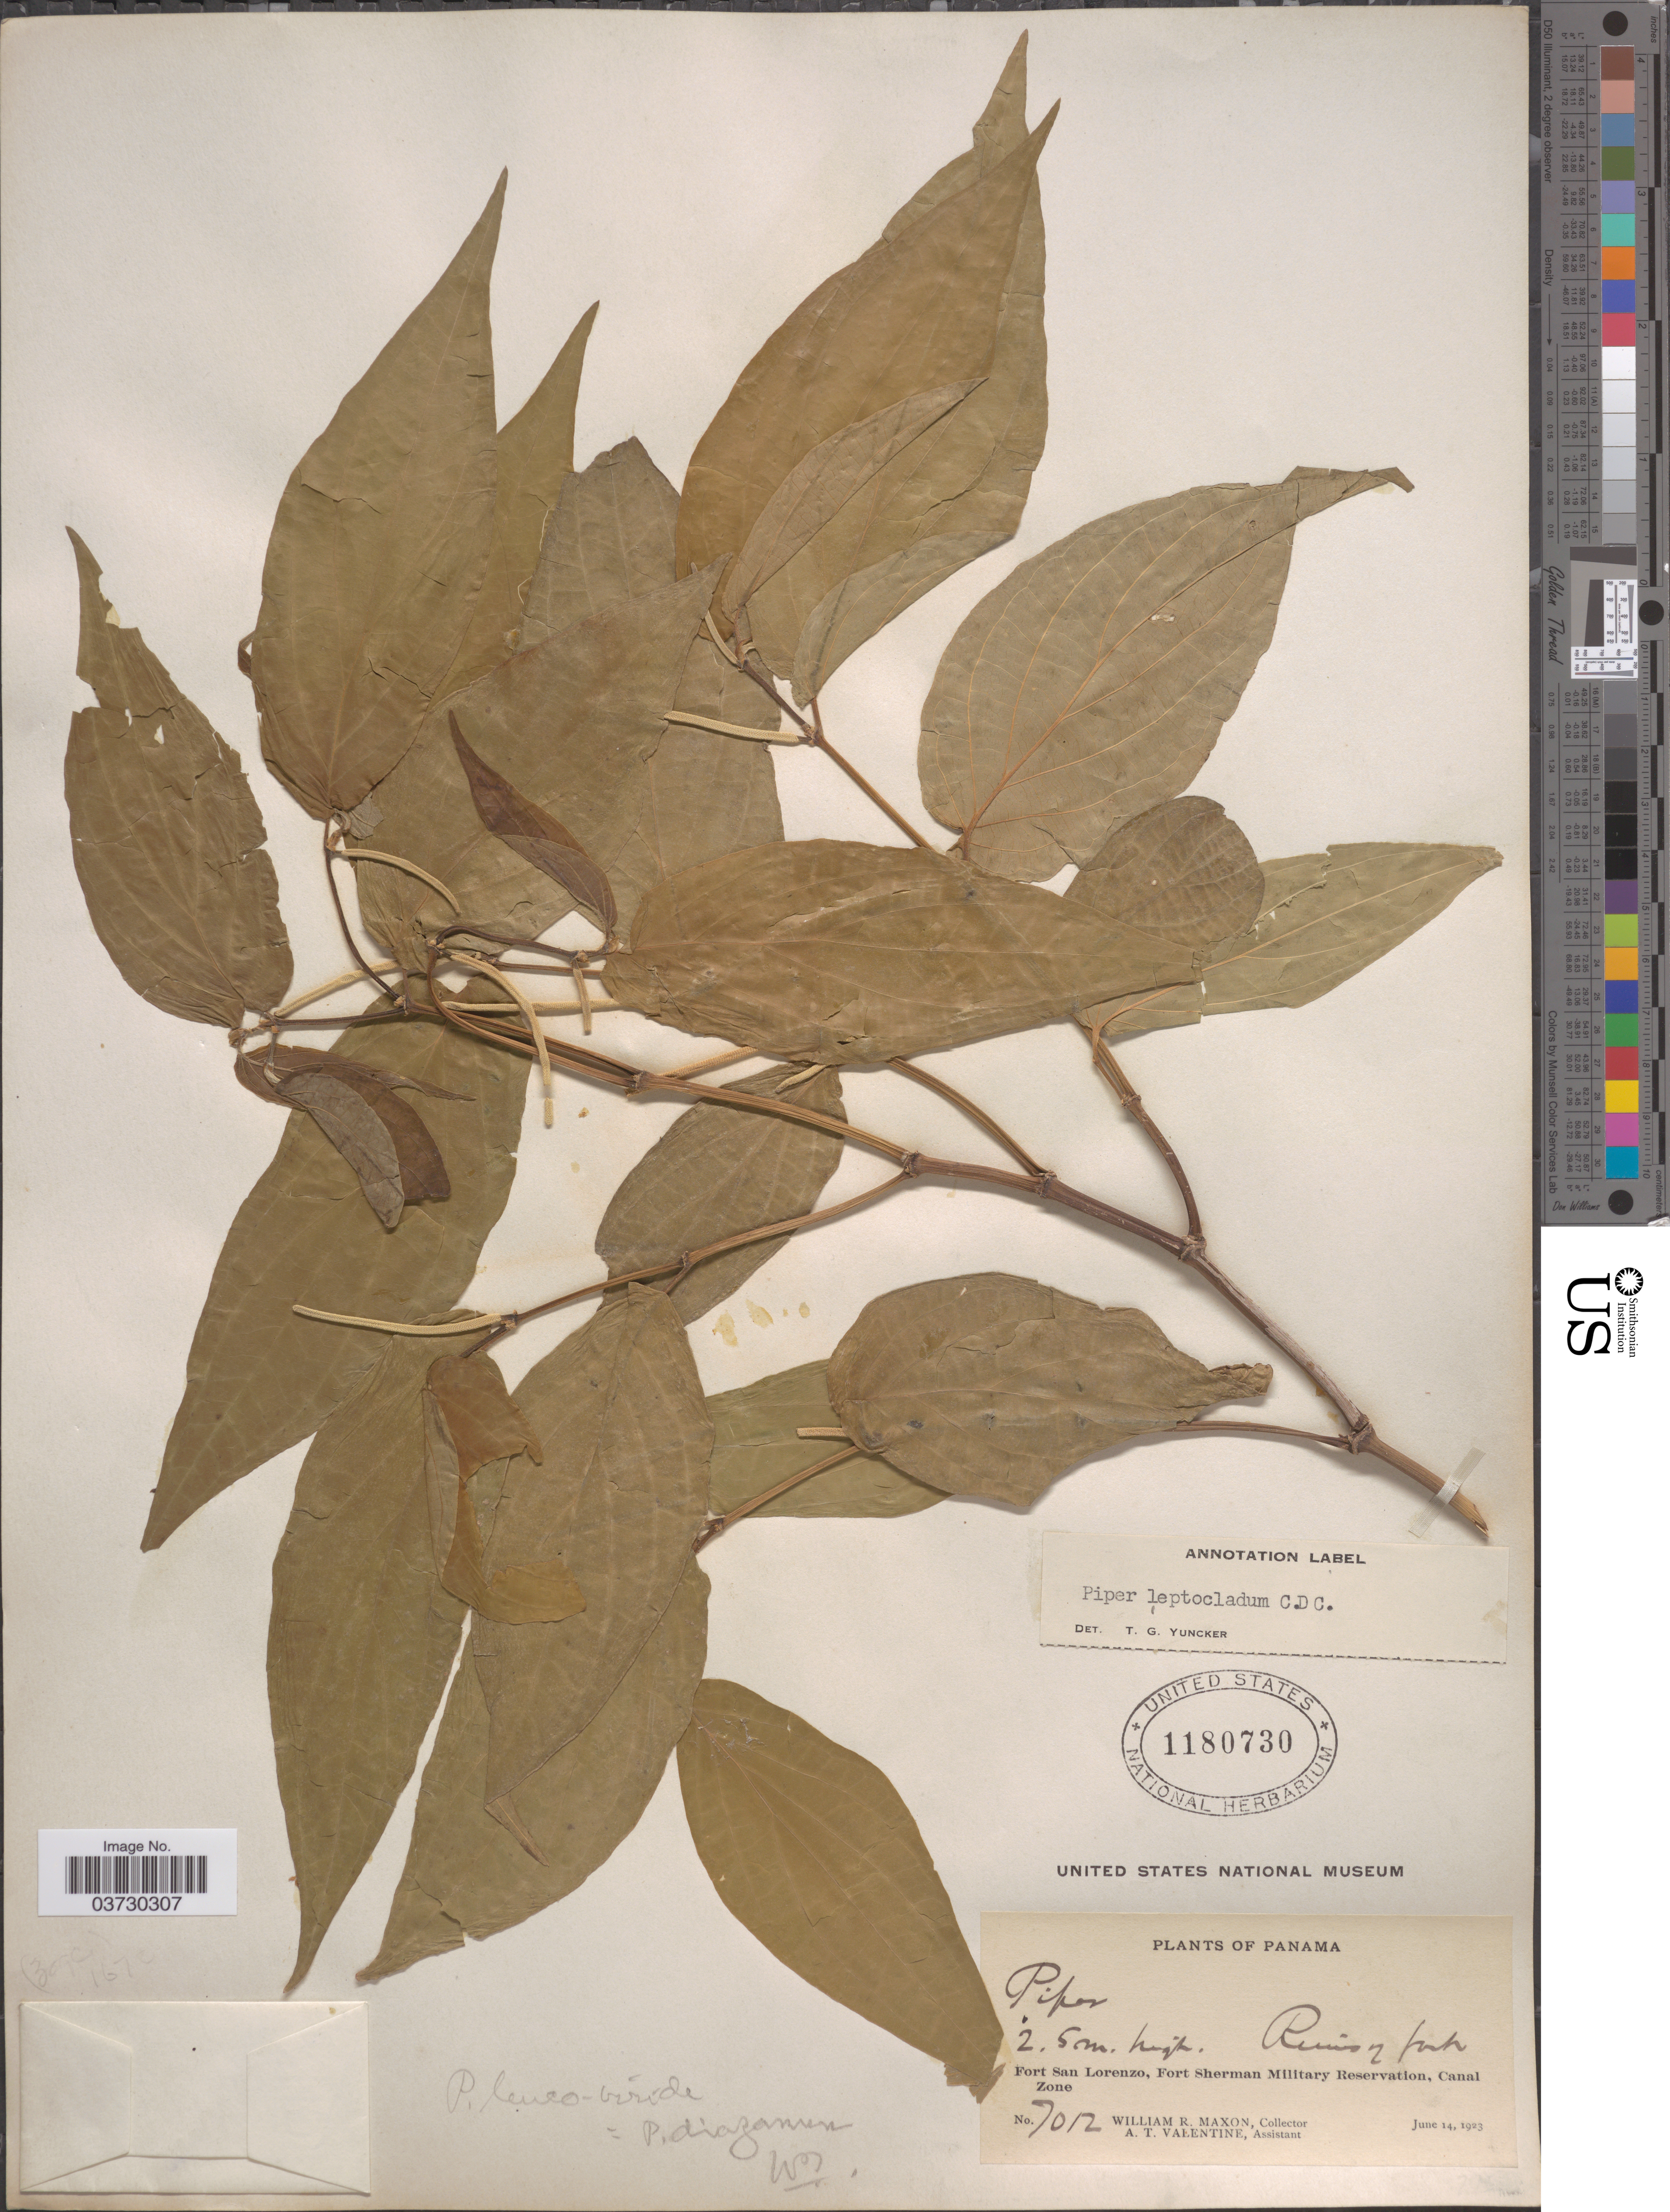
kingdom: Plantae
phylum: Tracheophyta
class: Magnoliopsida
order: Piperales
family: Piperaceae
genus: Piper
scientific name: Piper leptocladum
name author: C. DC.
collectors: W. R. Maxon & A. Valentine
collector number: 7012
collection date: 1923-06-14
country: Panama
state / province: Colón / Panamá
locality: Fort San Lorenzo, Fort Sherman Military Reservation, Canal Zone.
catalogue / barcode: US 1180730